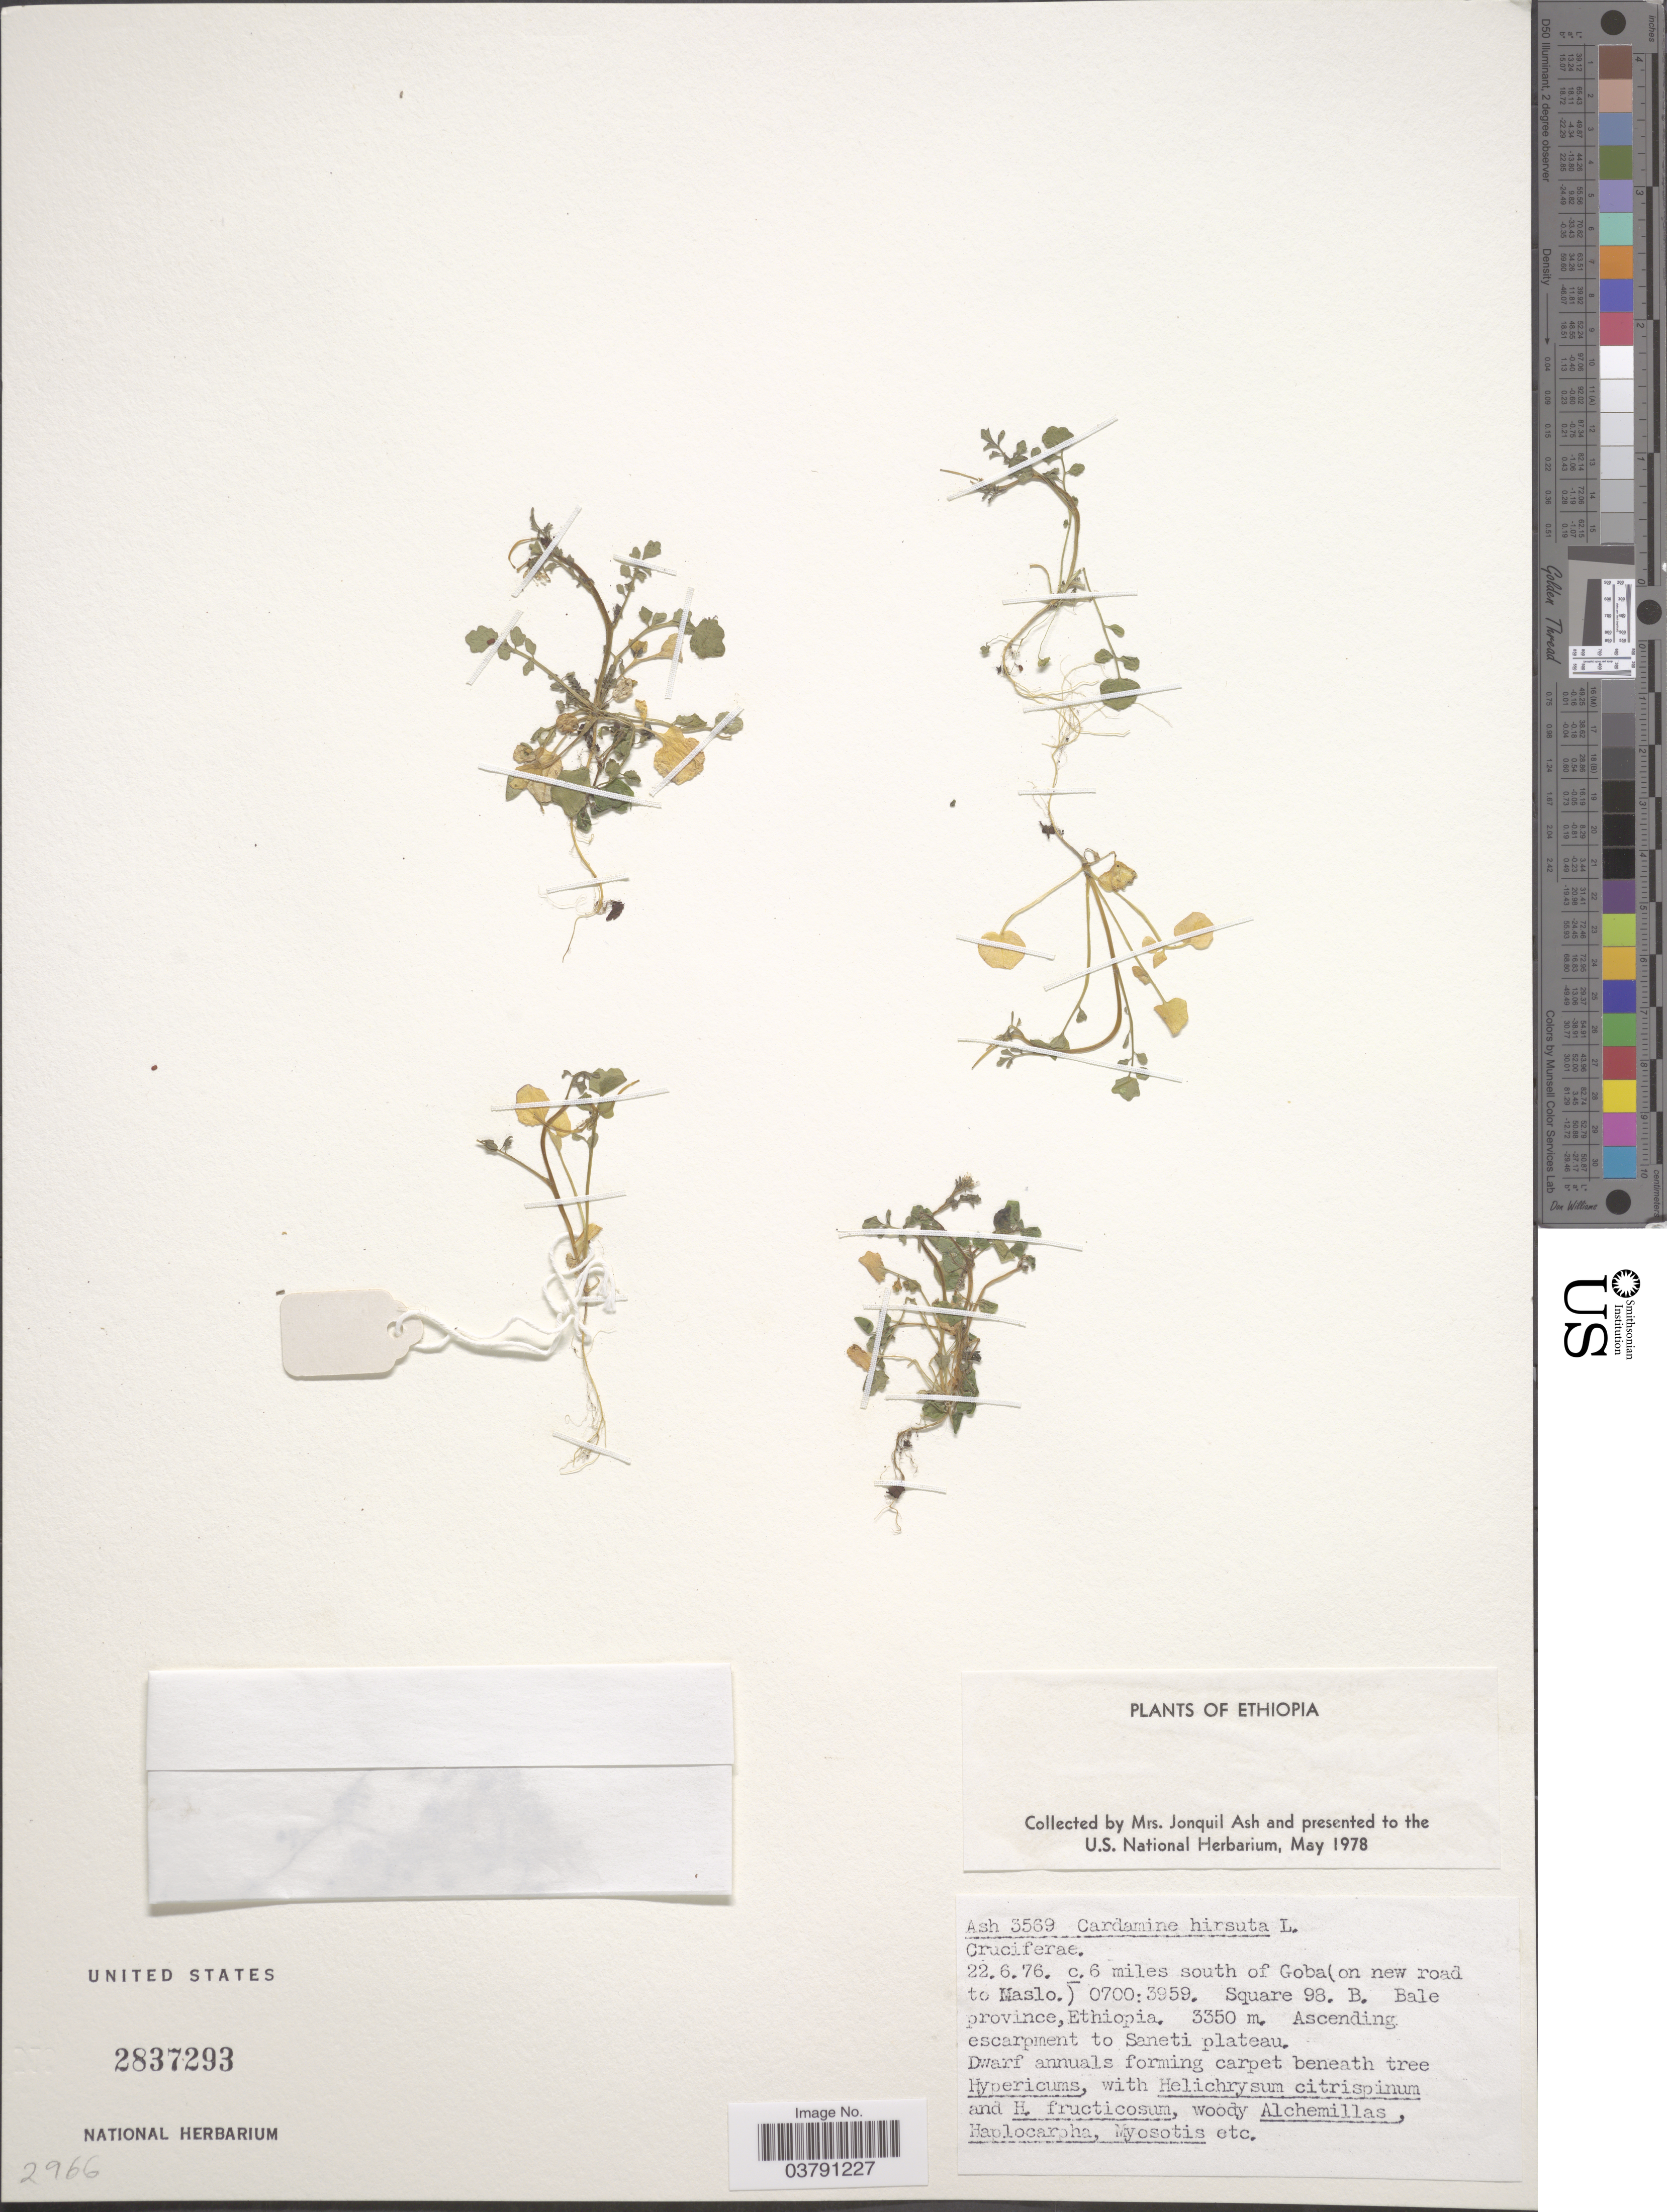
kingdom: Plantae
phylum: Tracheophyta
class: Magnoliopsida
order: Brassicales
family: Brassicaceae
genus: Cardamine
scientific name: Cardamine hirsuta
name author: L.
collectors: J. Ash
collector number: Ash3569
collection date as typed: Transcribed d/m/y: 22/6/76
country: Ethiopia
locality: C. 6 miles south of Goba (on new road to Maslo.) 0700:3959. Square 98. B. Bale province, Ethiopia. Ascending escarpment to Saneti plateau.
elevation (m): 3350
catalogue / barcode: US 2837293